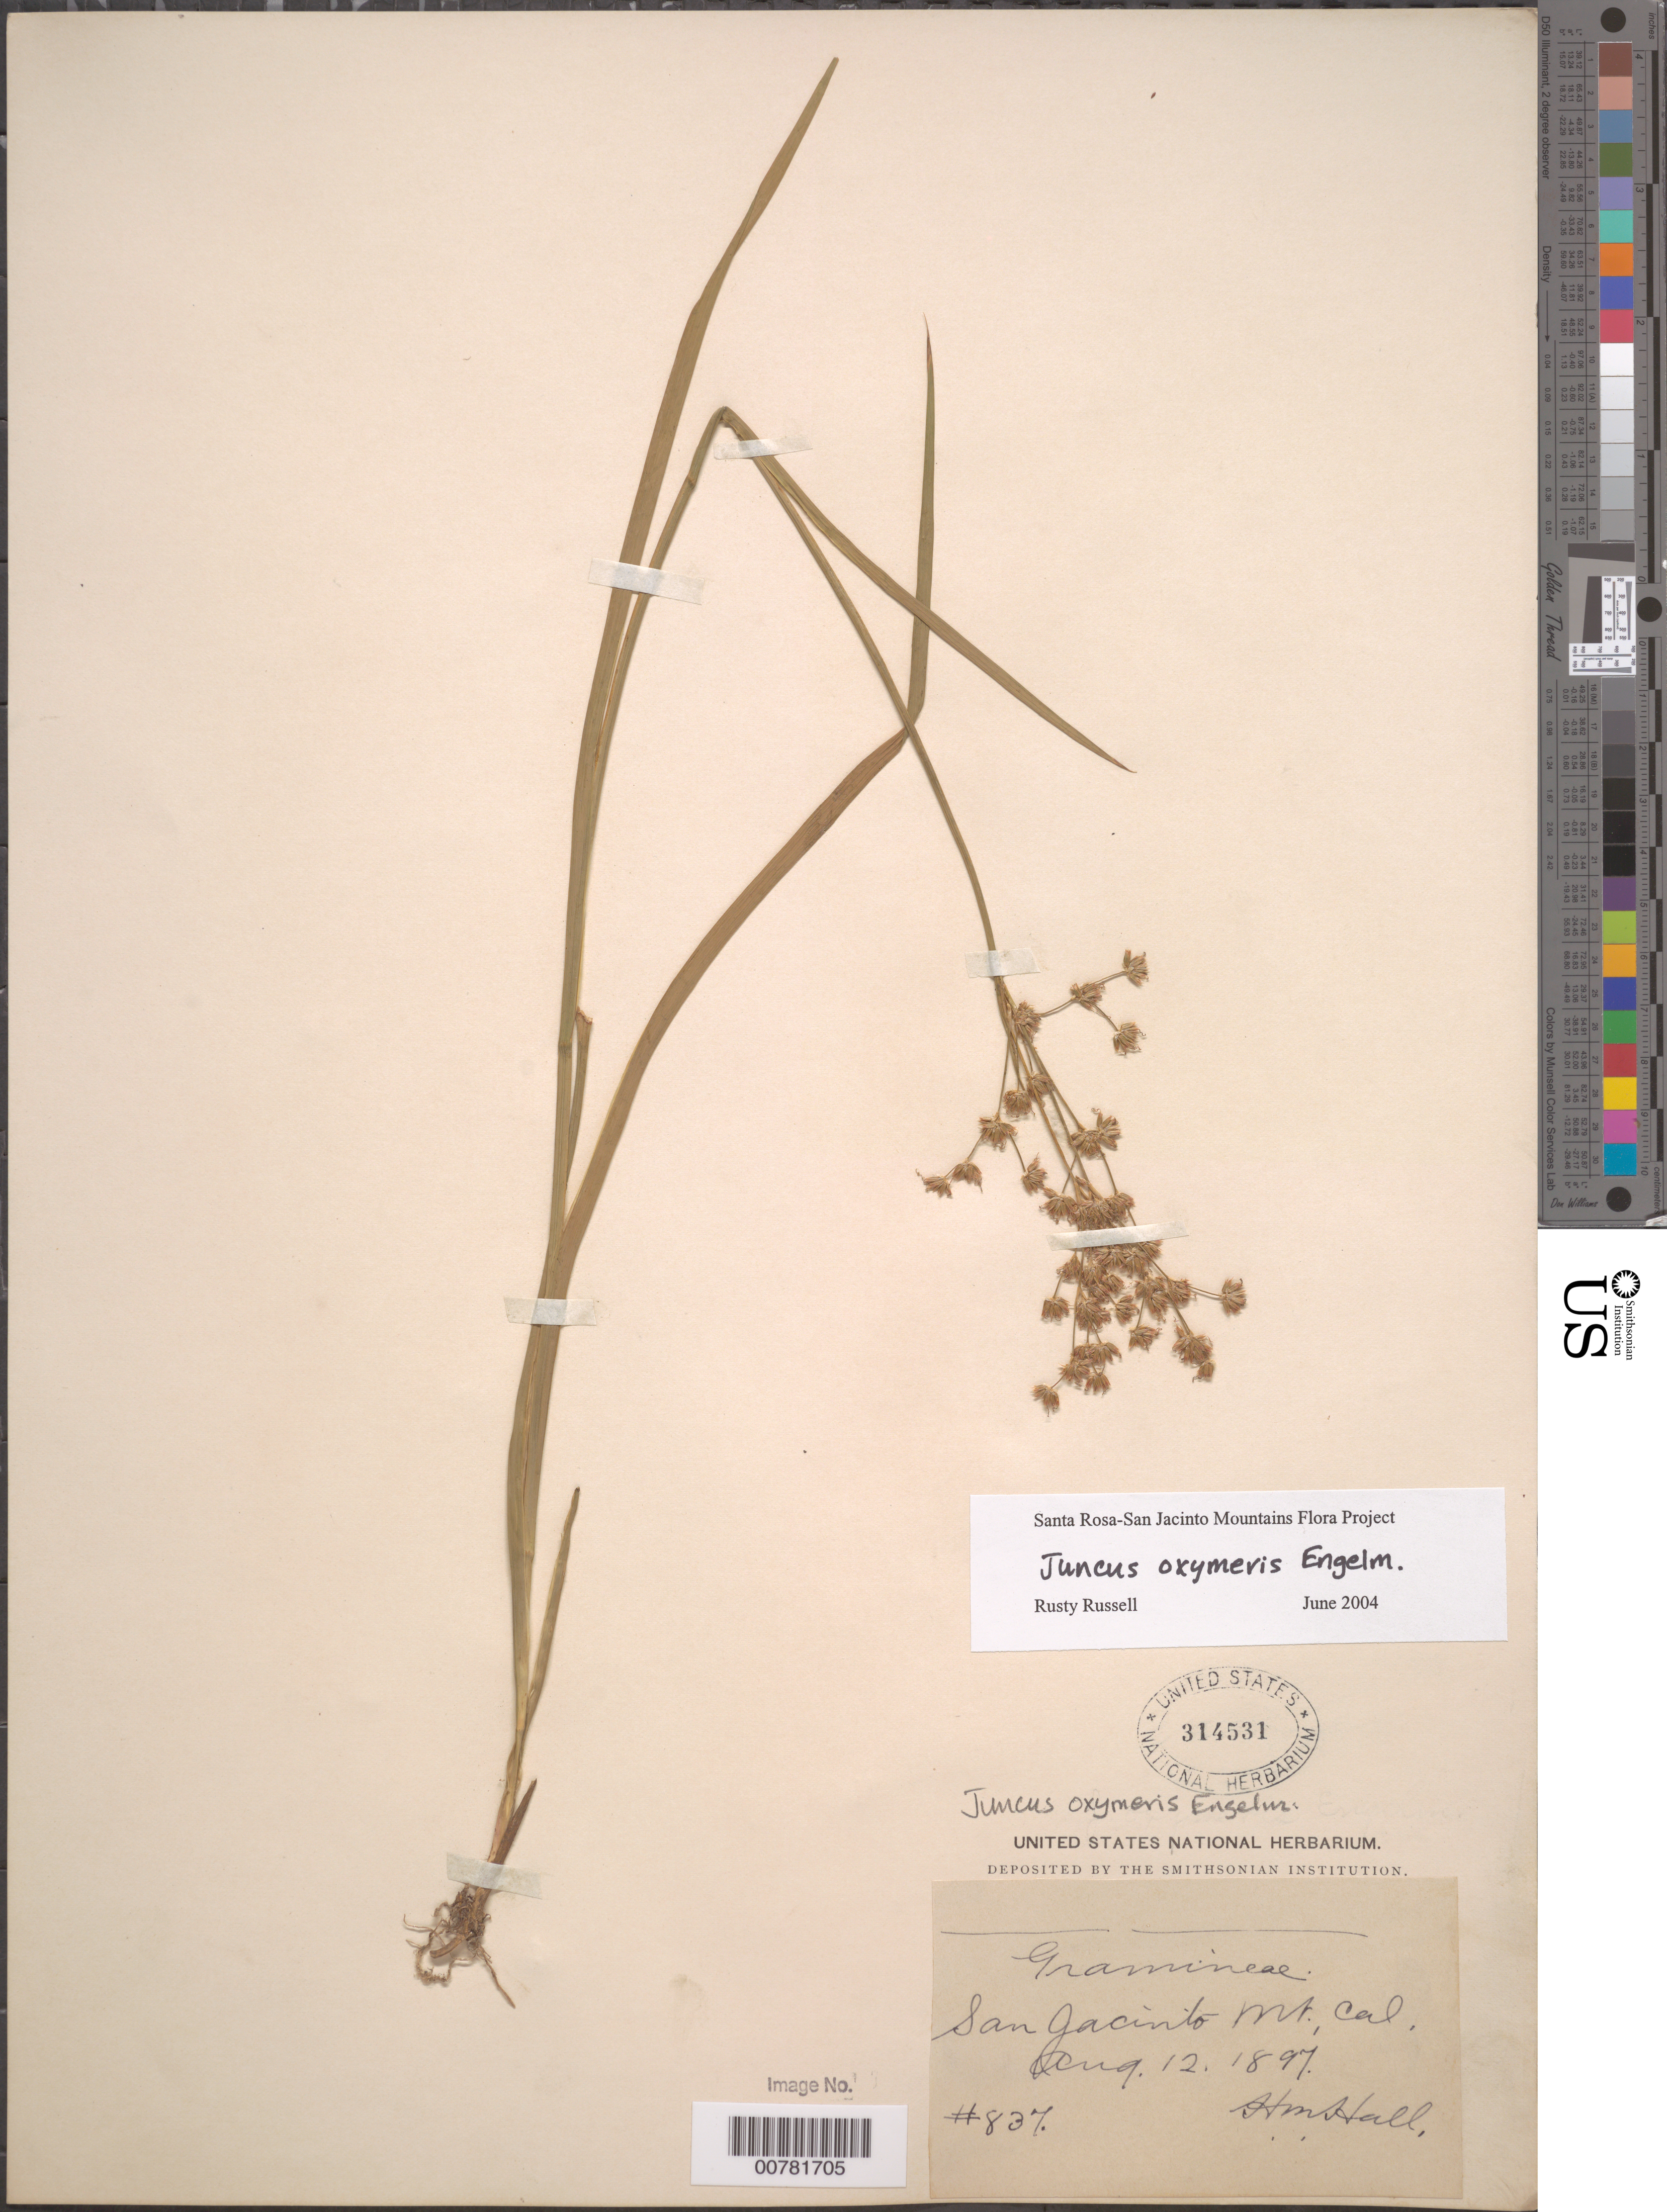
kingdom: Plantae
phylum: Tracheophyta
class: Liliopsida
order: Poales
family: Juncaceae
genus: Juncus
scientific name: Juncus oxymeris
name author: Engelm.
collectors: H. M. Hall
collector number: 837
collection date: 1897-08-12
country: United States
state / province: California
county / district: Riverside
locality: San Jacinto Mt.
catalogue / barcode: US 314531